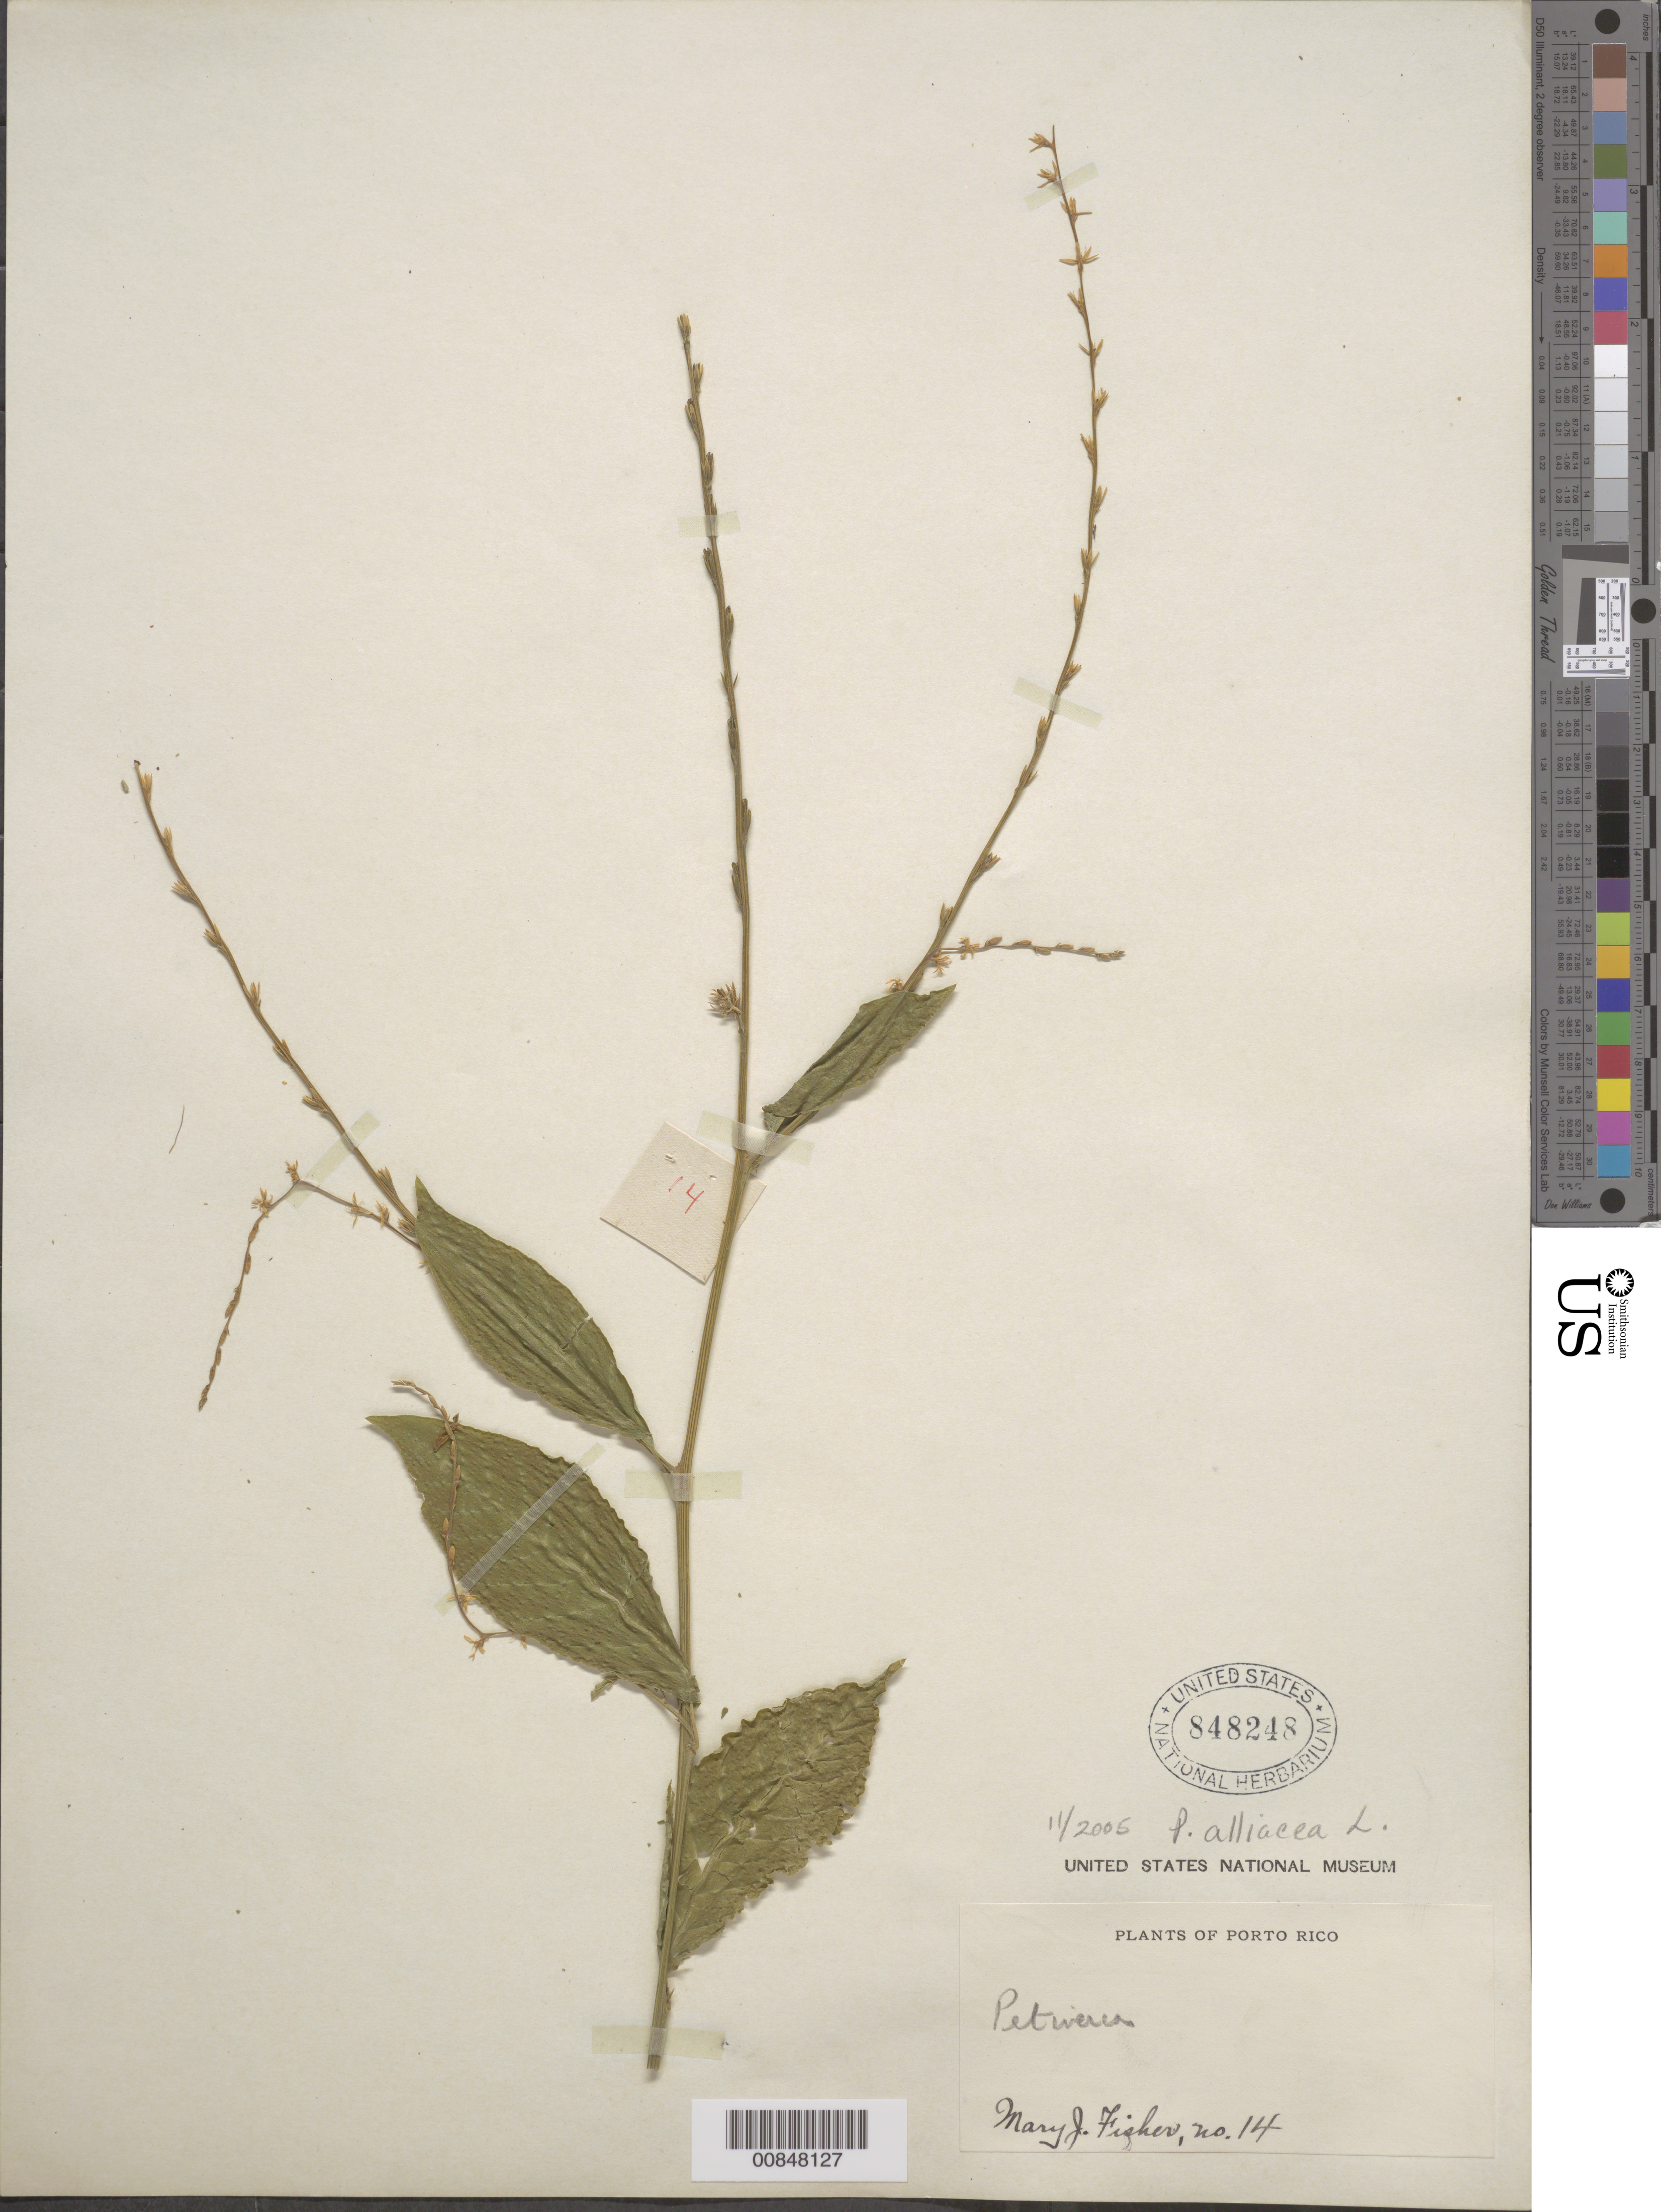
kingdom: Plantae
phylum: Tracheophyta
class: Magnoliopsida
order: Caryophyllales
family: Phytolaccaceae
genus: Petiveria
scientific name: Petiveria alliacea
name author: L.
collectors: M. J. Fisher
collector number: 14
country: Puerto Rico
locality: Puerto Rico.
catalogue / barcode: US 848248